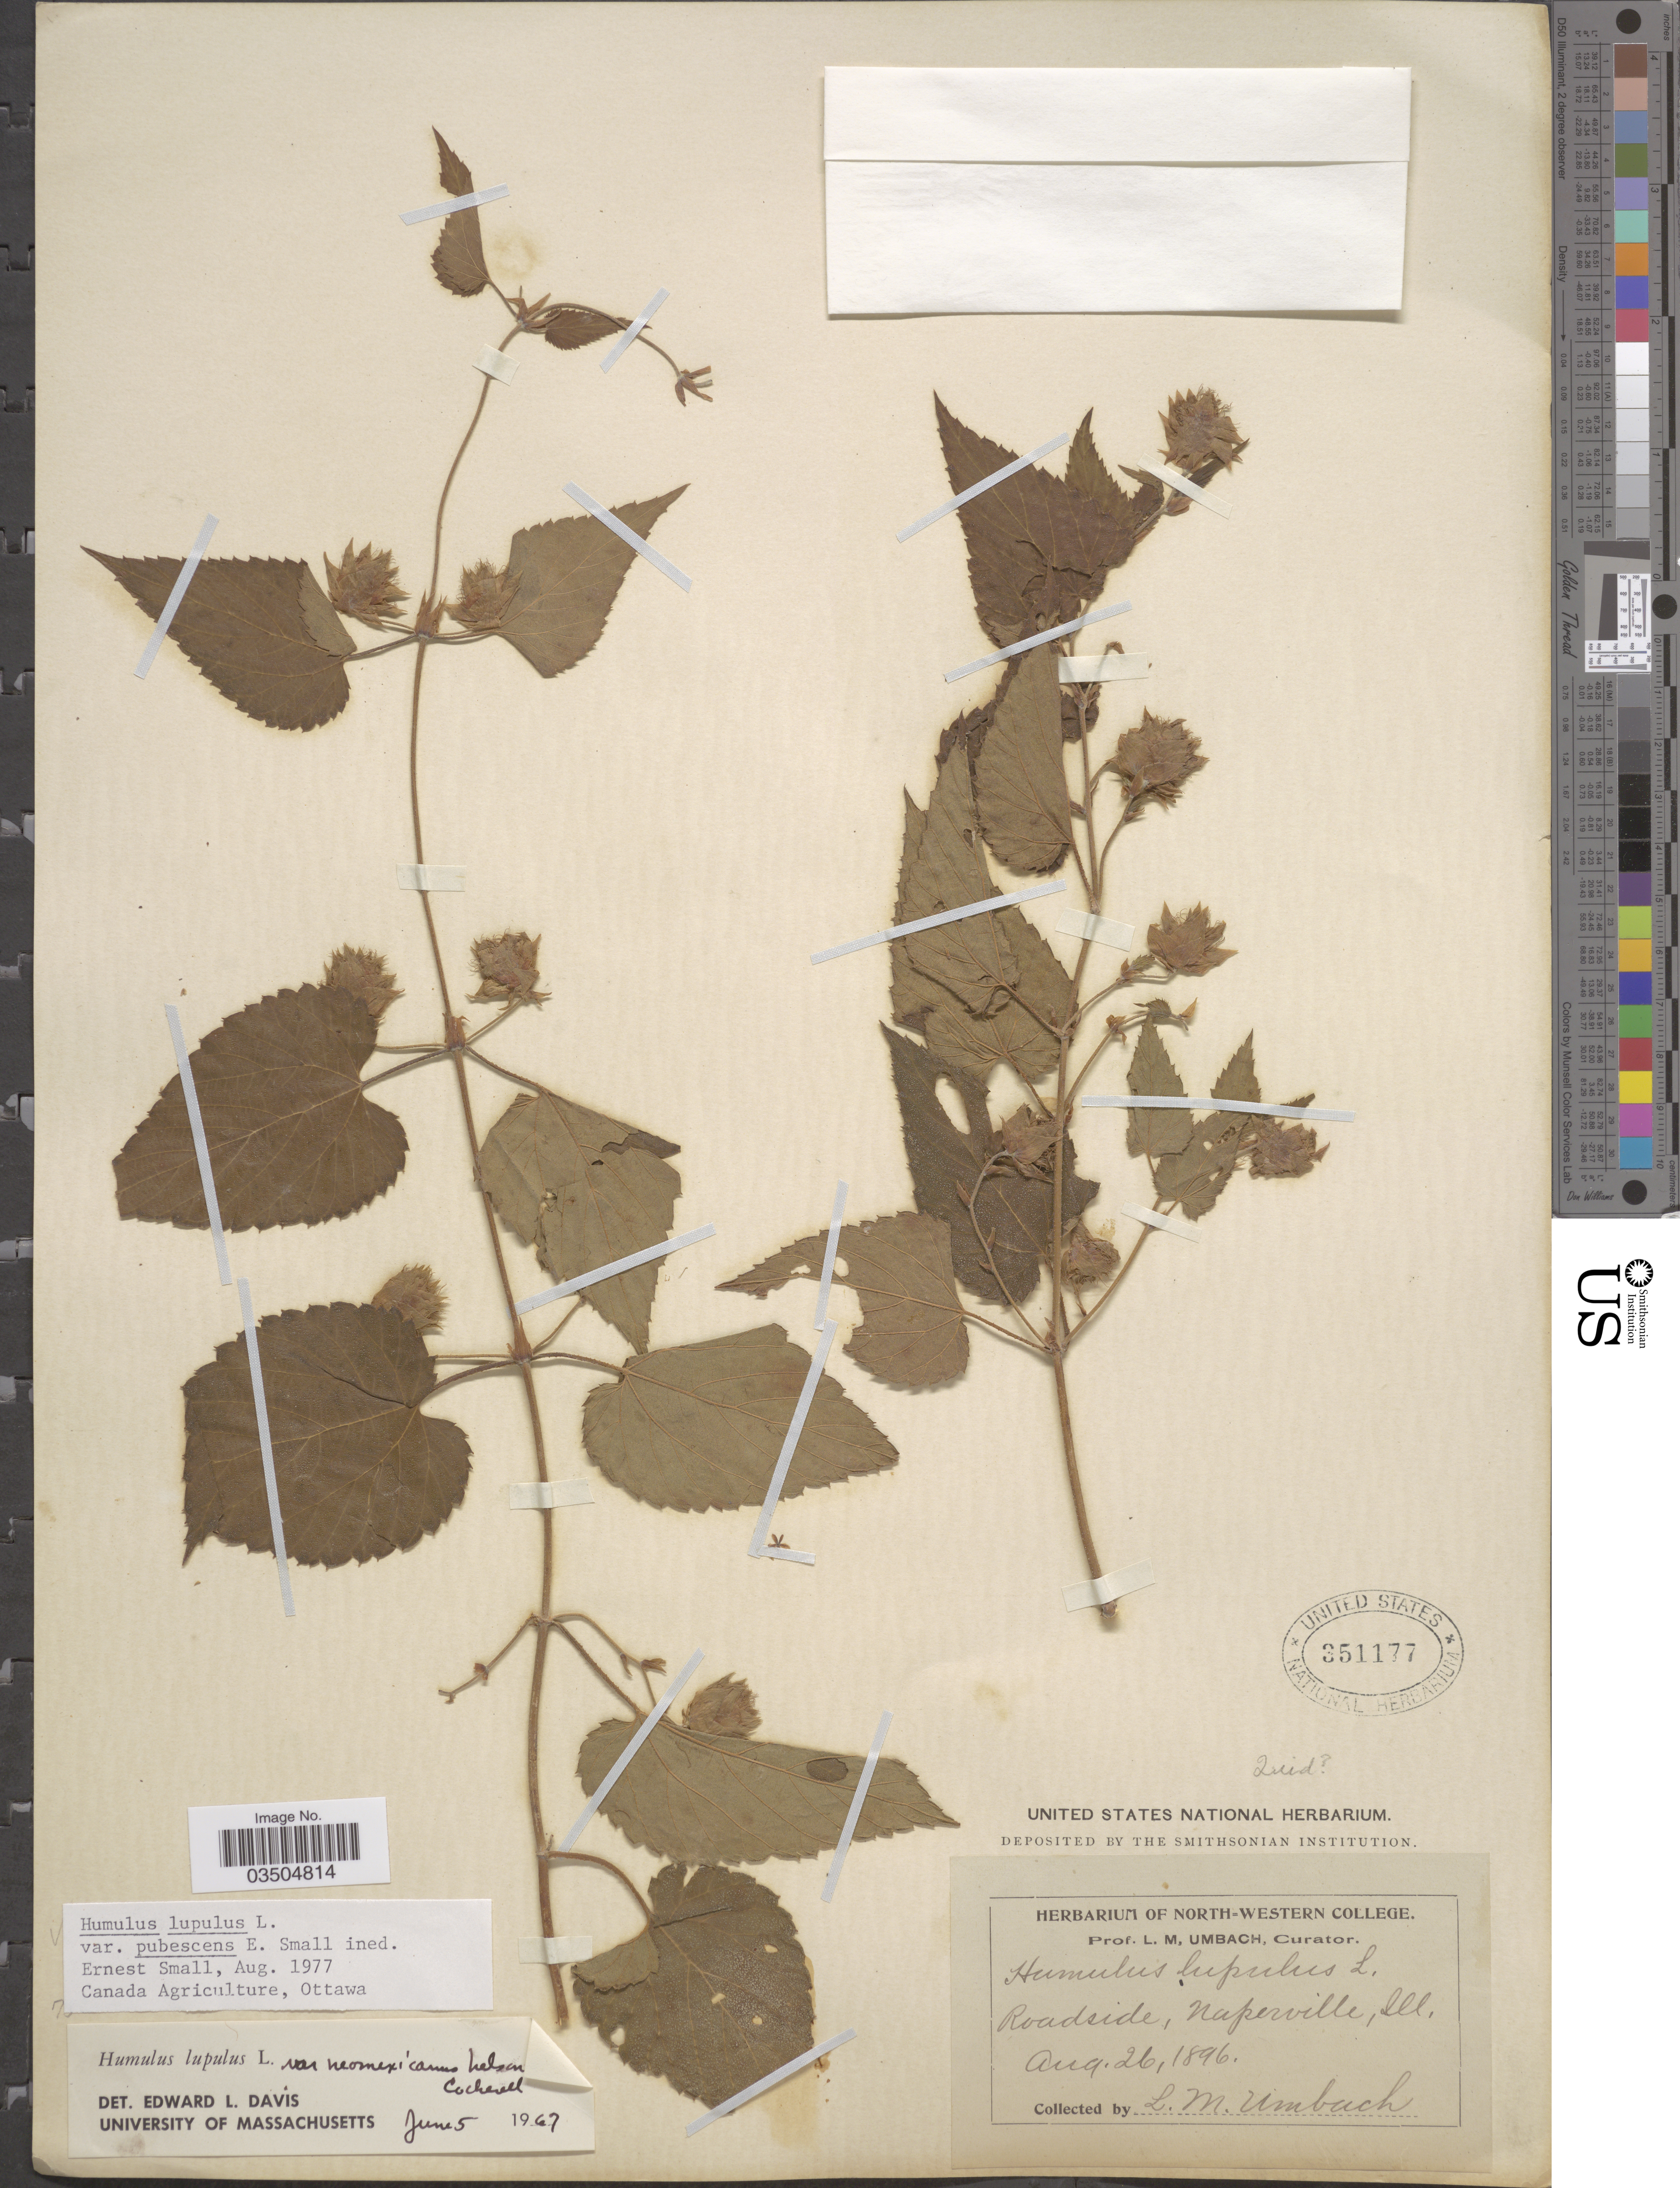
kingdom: Plantae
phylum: Tracheophyta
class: Magnoliopsida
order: Rosales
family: Cannabaceae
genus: Humulus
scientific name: Humulus pubescens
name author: (Small) Tembrock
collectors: L. M. Umbach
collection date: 1896-08-26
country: United States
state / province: Illinois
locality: Roadside, Naperville.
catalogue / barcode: US 351177